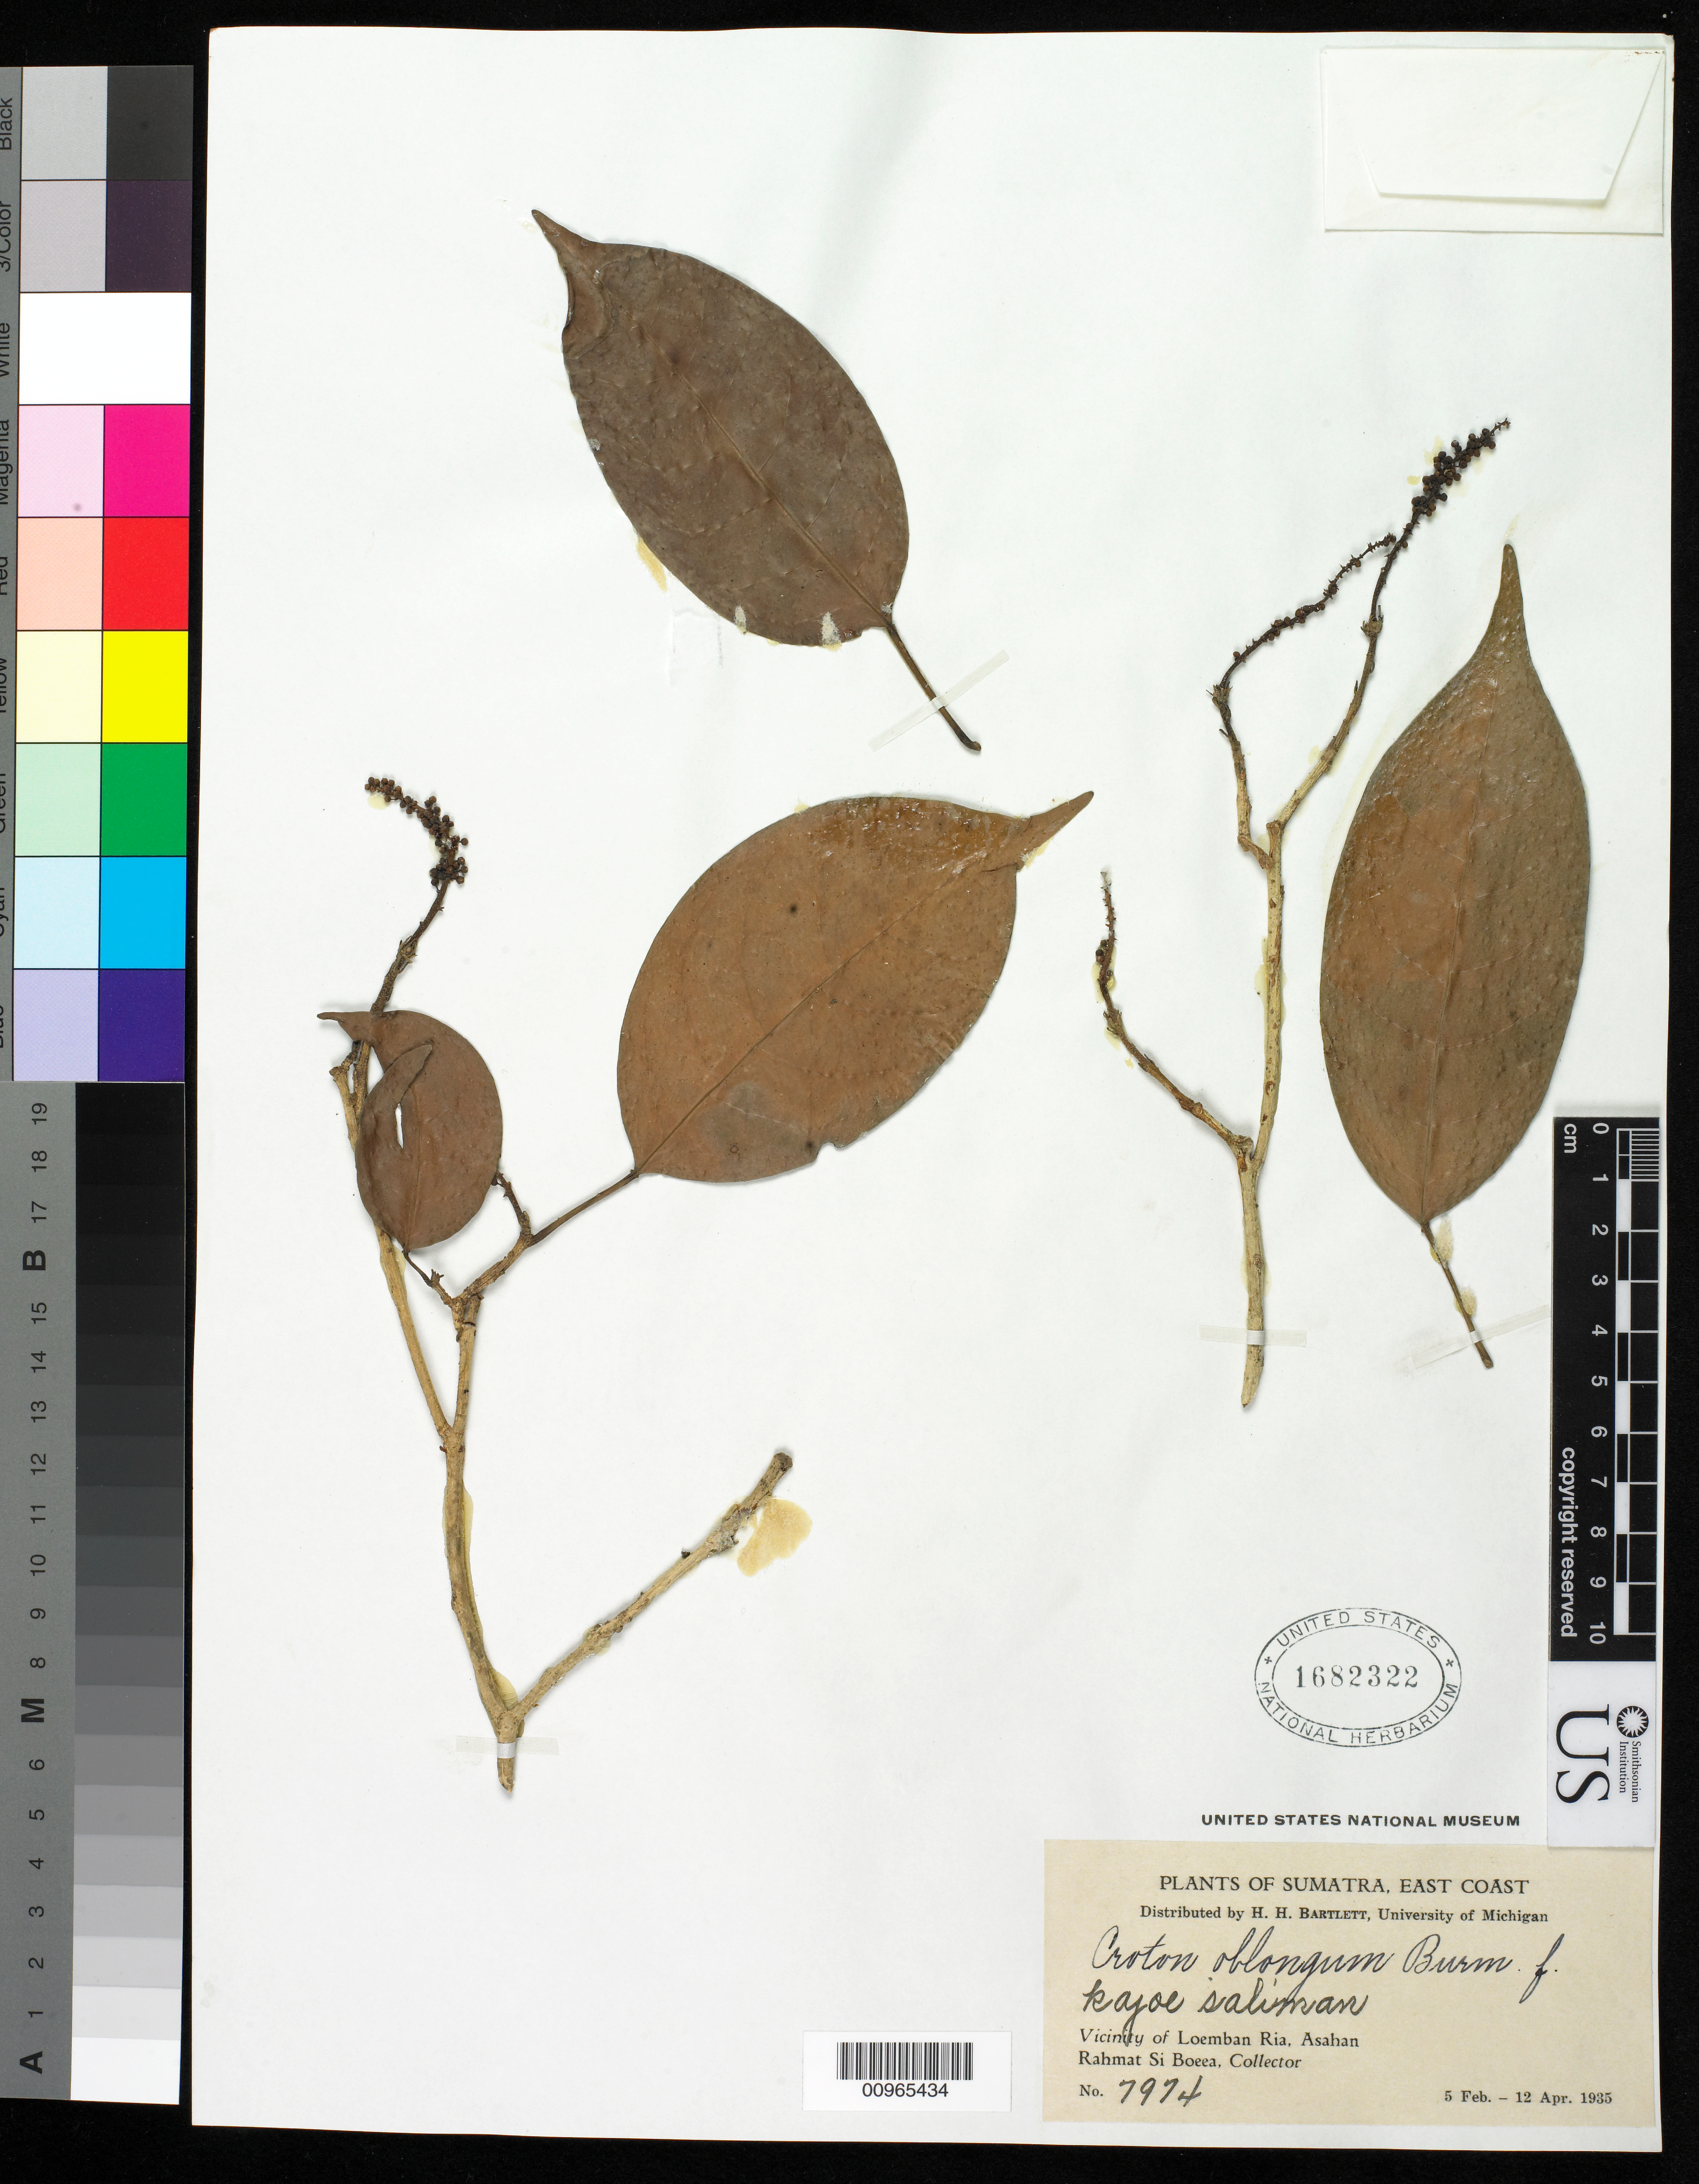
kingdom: Plantae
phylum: Tracheophyta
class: Magnoliopsida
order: Malpighiales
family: Euphorbiaceae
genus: Croton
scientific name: Croton oblongus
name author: Burm. f.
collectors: Rahmat Si Boeea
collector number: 7974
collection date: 1935-02-05/1935-04-12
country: Indonesia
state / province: Sumatra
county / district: Sumatera Utara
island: Sumatra I.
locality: (East Coast) Vicinity of Loemban Ria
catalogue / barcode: US 1682322